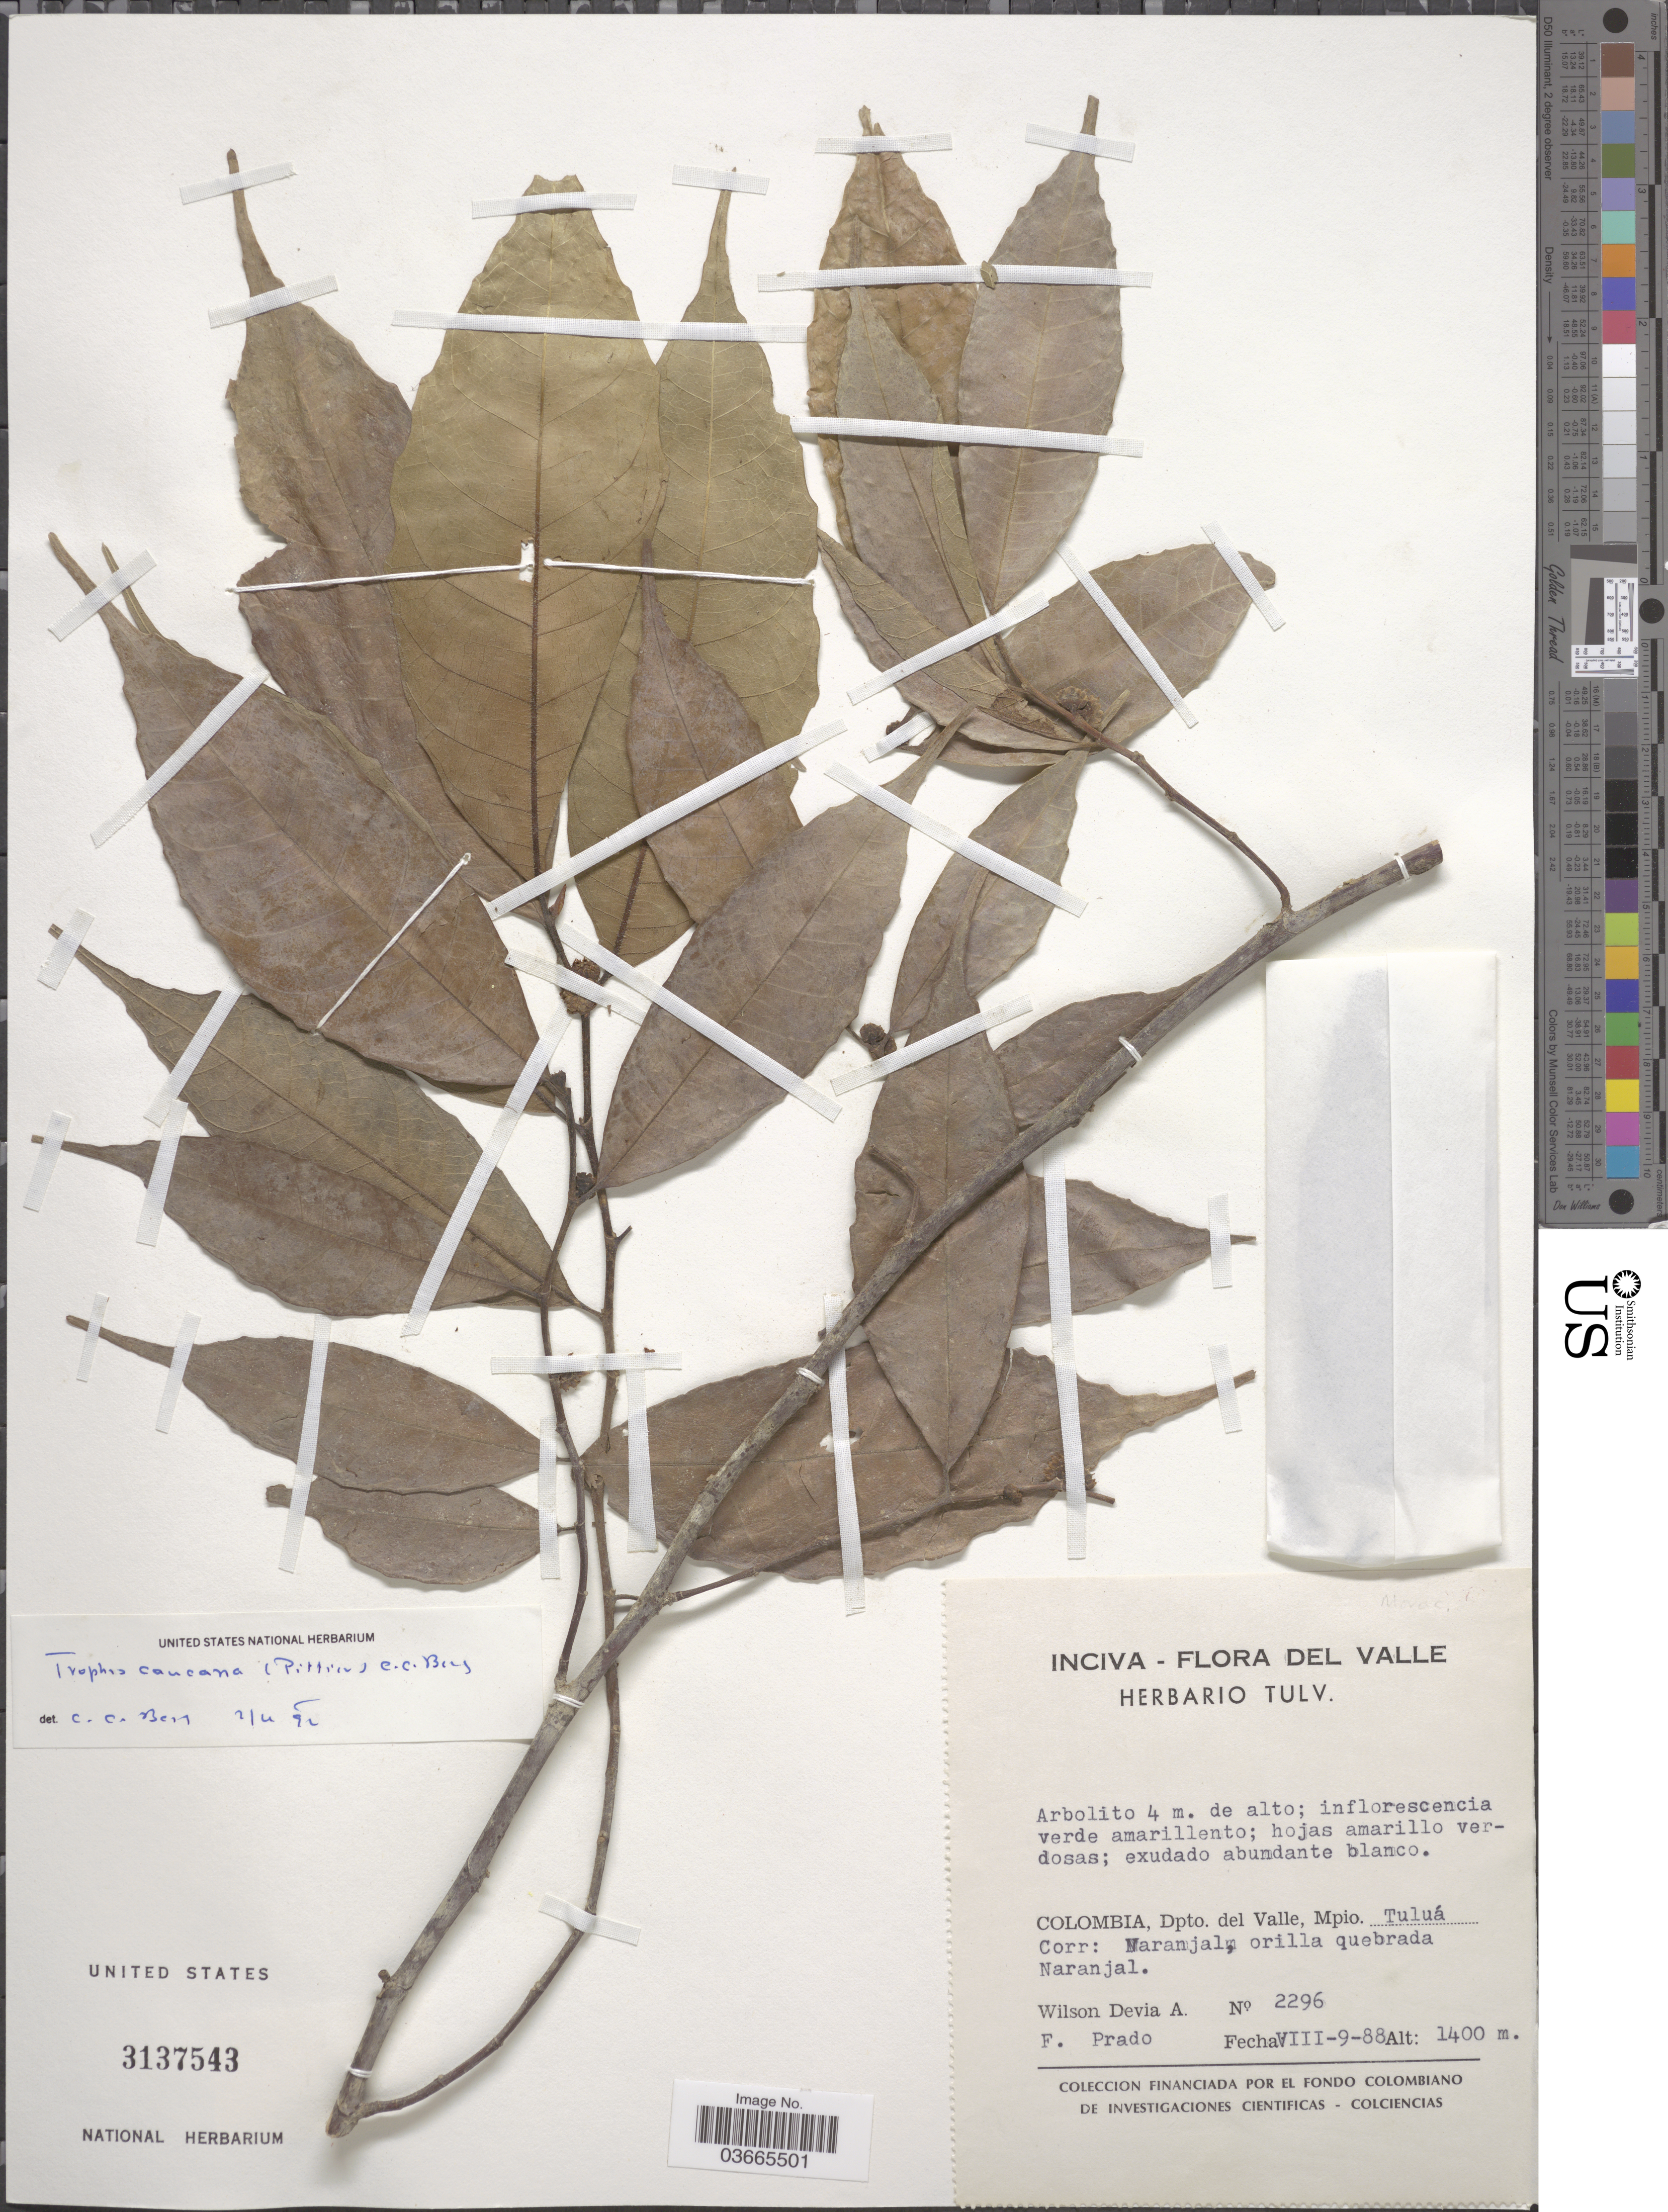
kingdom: Plantae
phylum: Tracheophyta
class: Magnoliopsida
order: Rosales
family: Moraceae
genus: Olmedia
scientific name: Olmedia aspera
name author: Ruiz & Pav.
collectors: D. A. Wilson & F. Prado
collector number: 2296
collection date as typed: Transcribed d/m/y: 9/8/88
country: Colombia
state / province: Valle del Cauca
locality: Dpto. del Valle, Mpio. Tuluá Corr: Naranjal, orilla quebrada Naranjal.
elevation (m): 1400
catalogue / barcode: US 3137543